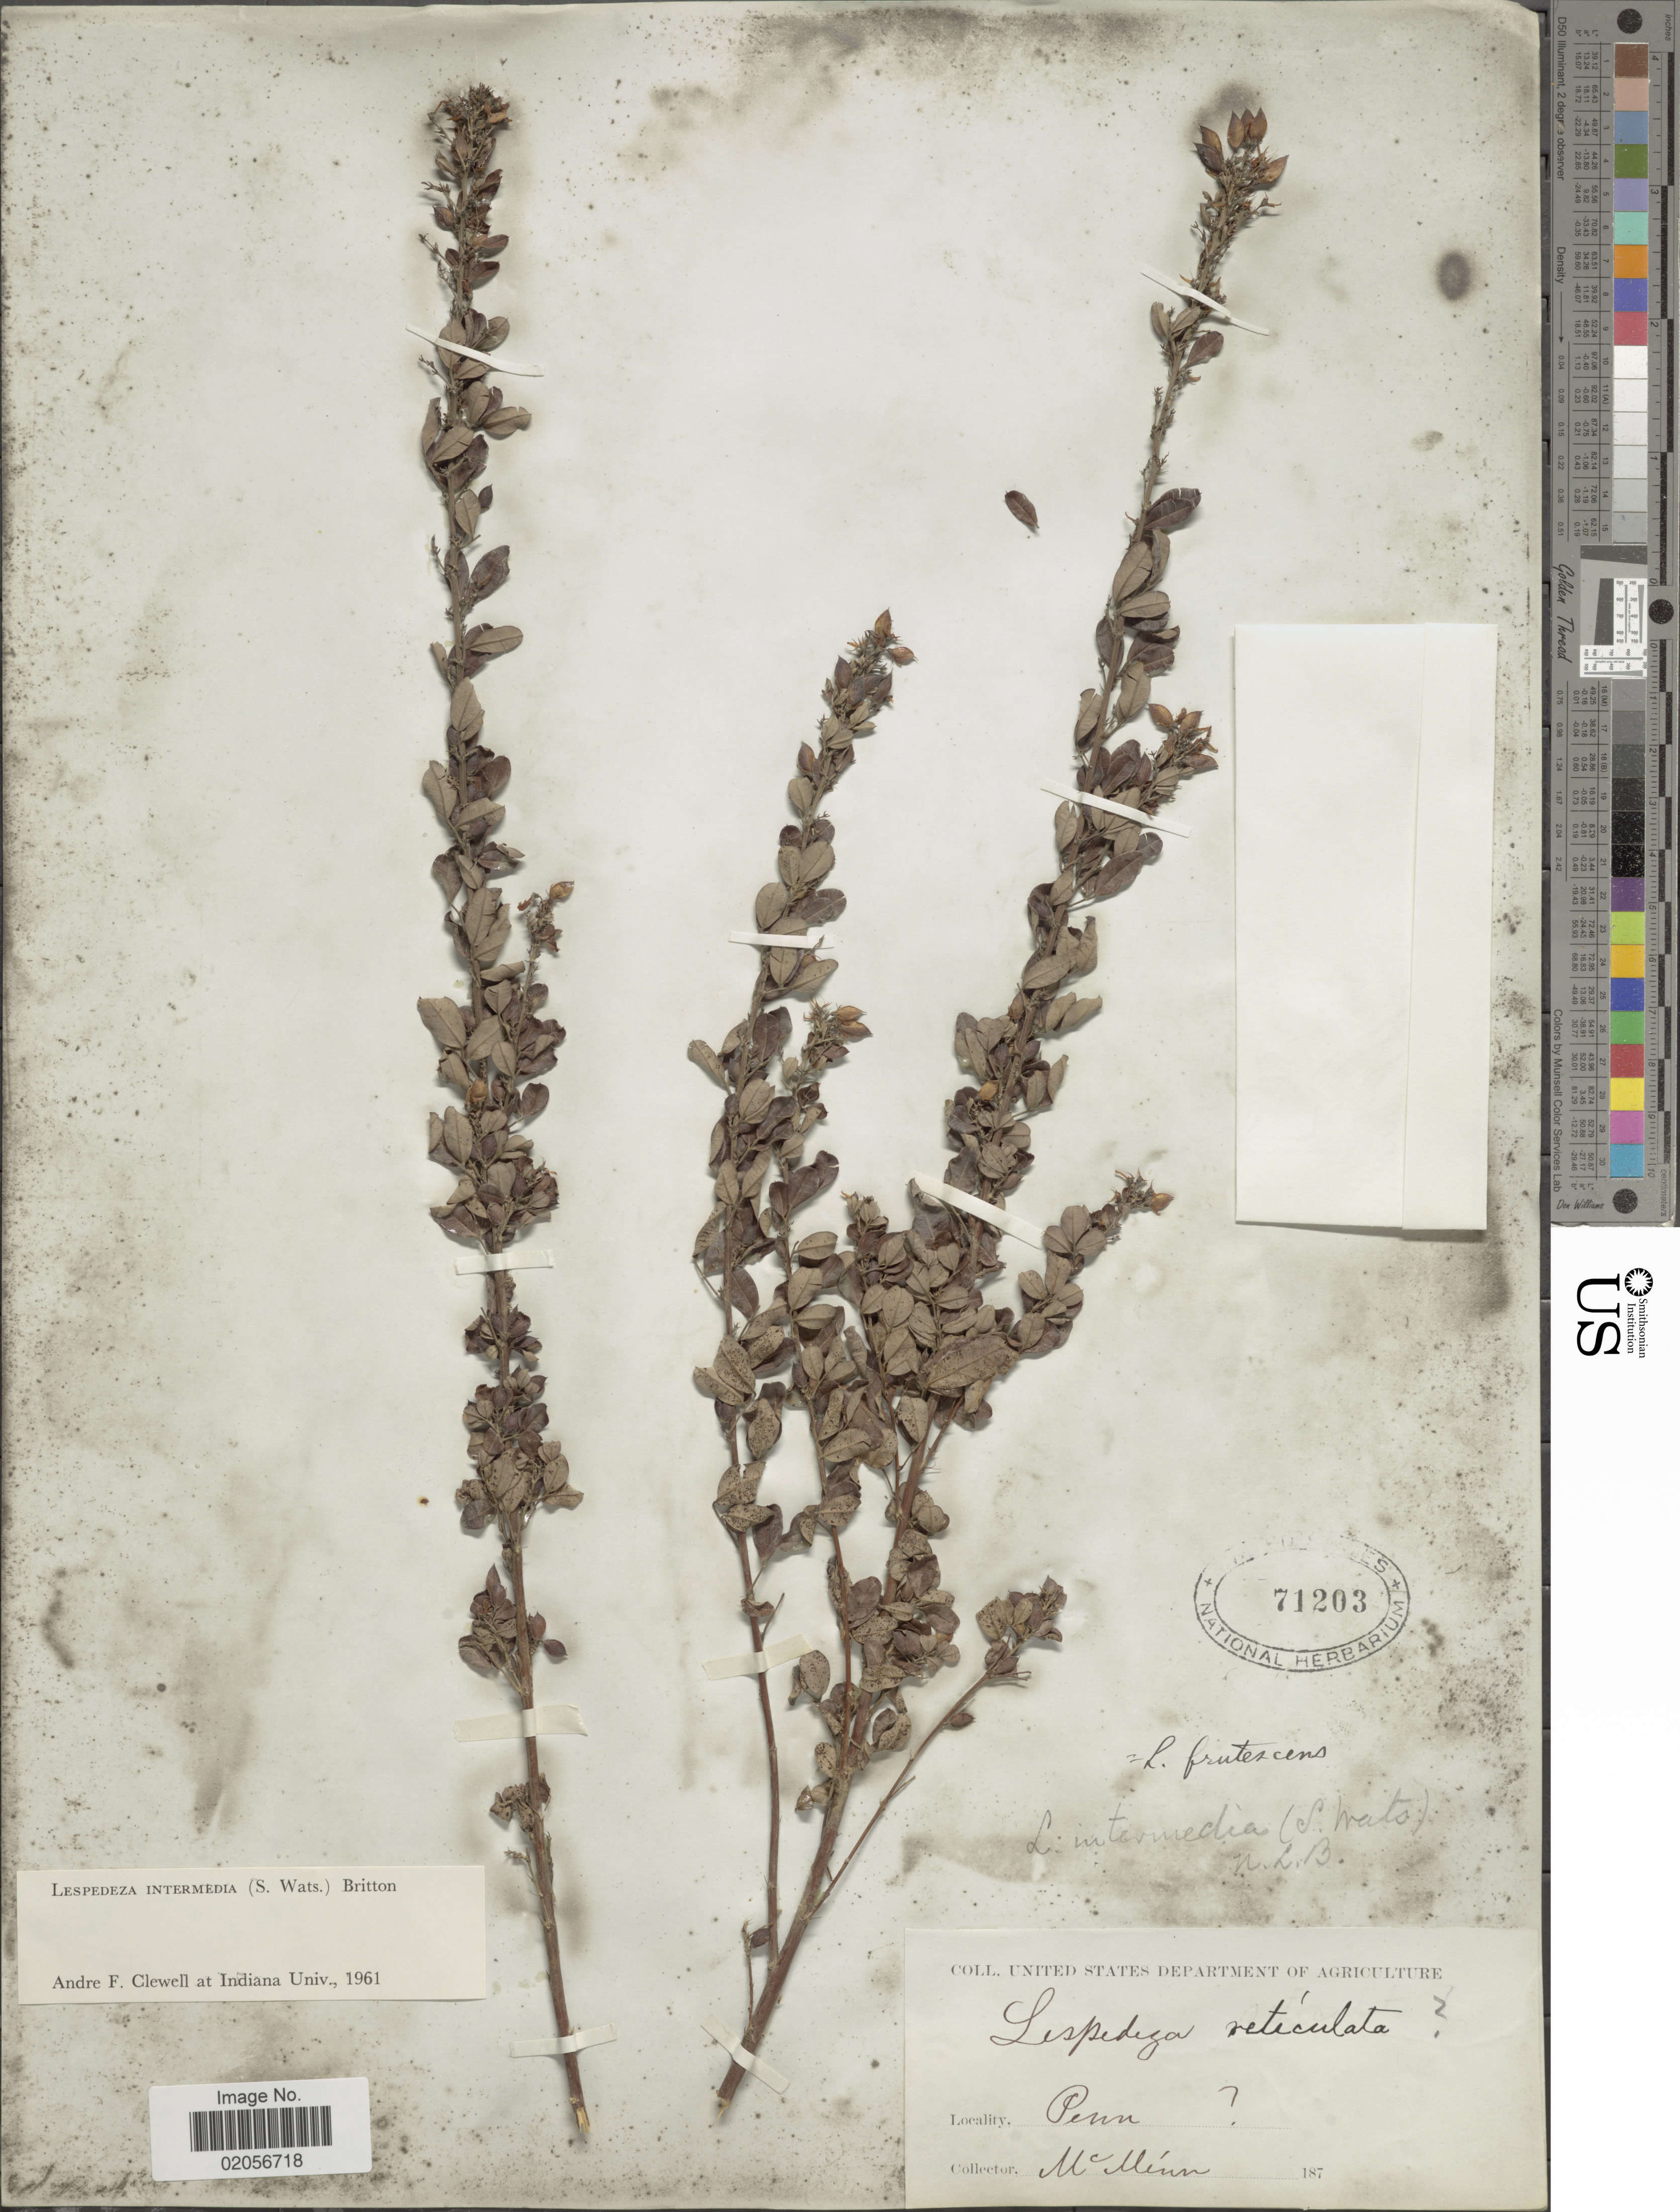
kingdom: Plantae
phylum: Tracheophyta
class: Magnoliopsida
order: Fabales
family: Fabaceae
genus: Lespedeza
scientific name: Lespedeza intermedia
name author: (S. Watson) Britton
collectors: McMinn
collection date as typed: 187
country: United States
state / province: Pennsylvania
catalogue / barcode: US 71203